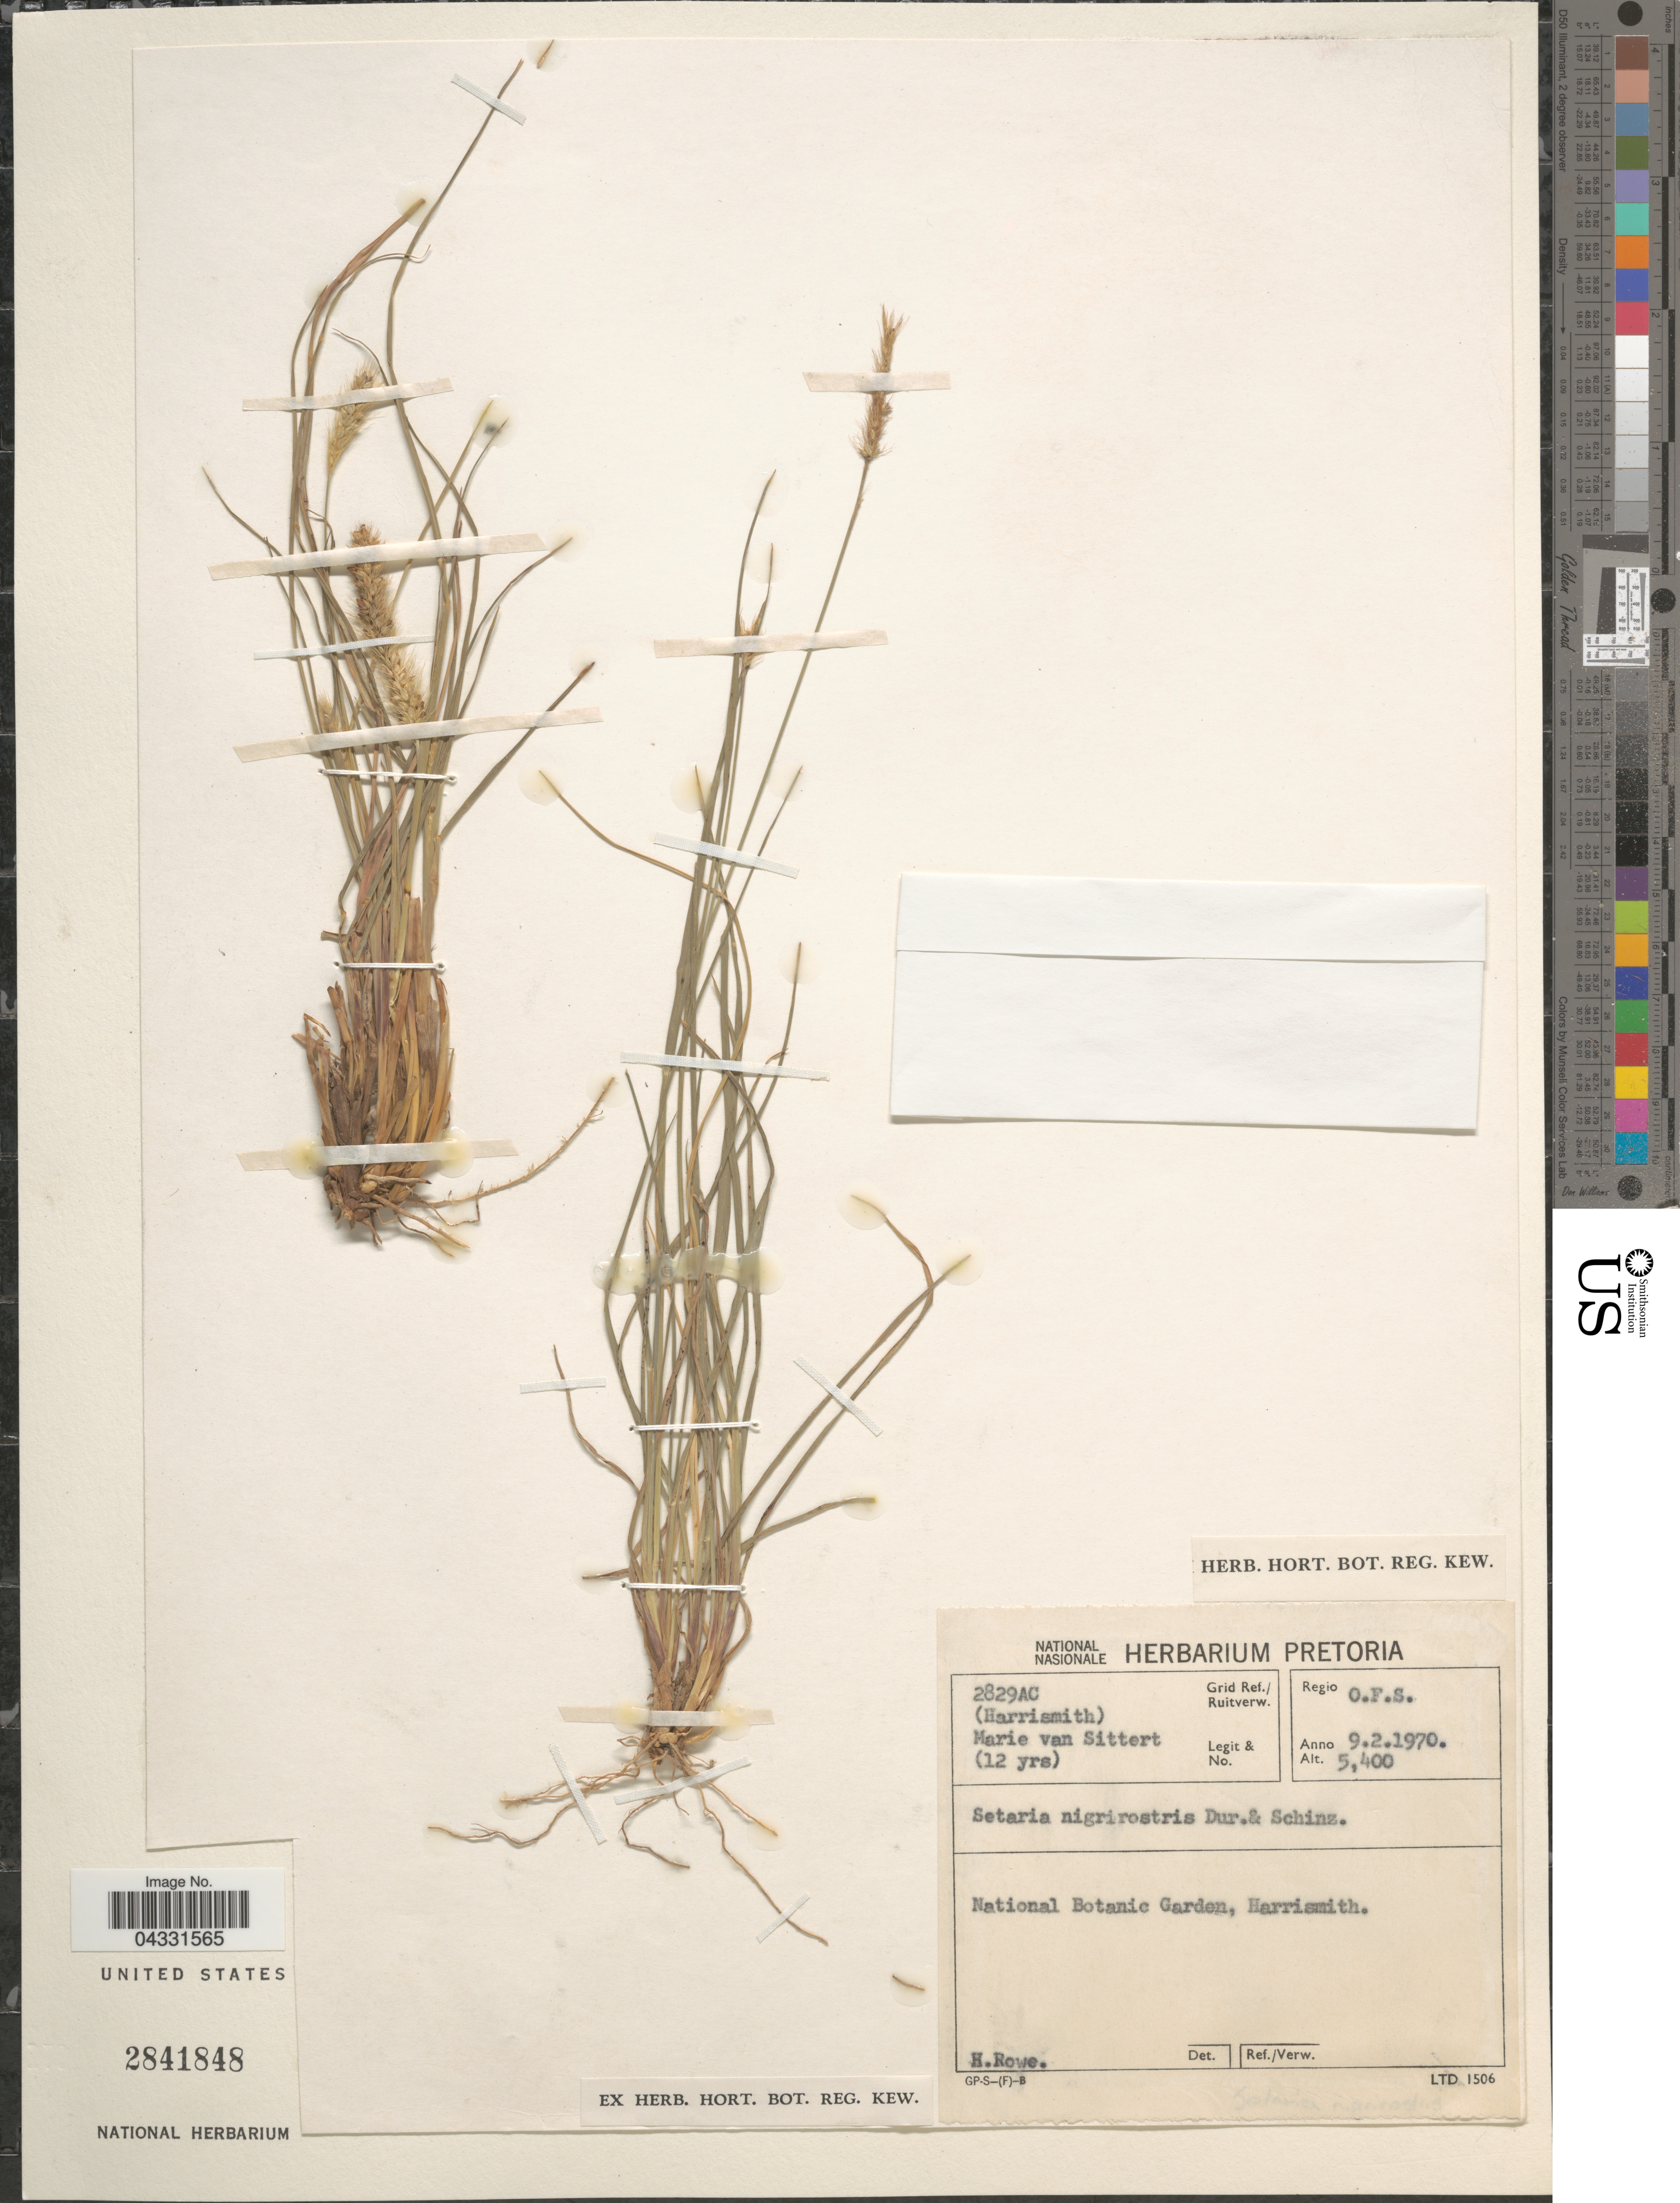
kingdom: Plantae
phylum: Tracheophyta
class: Liliopsida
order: Poales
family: Poaceae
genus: Setaria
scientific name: Setaria nigrirostris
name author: (Nees) Durand & Schinz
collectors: M. Sittert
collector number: (12 yrs)?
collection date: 1970-02-09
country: South Africa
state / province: Free State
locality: Grid Ref./Ruitverw. 2829AC (Harrismith). Regio O. F. S. National Botanic Garden, Harrismith.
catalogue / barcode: US 2841848